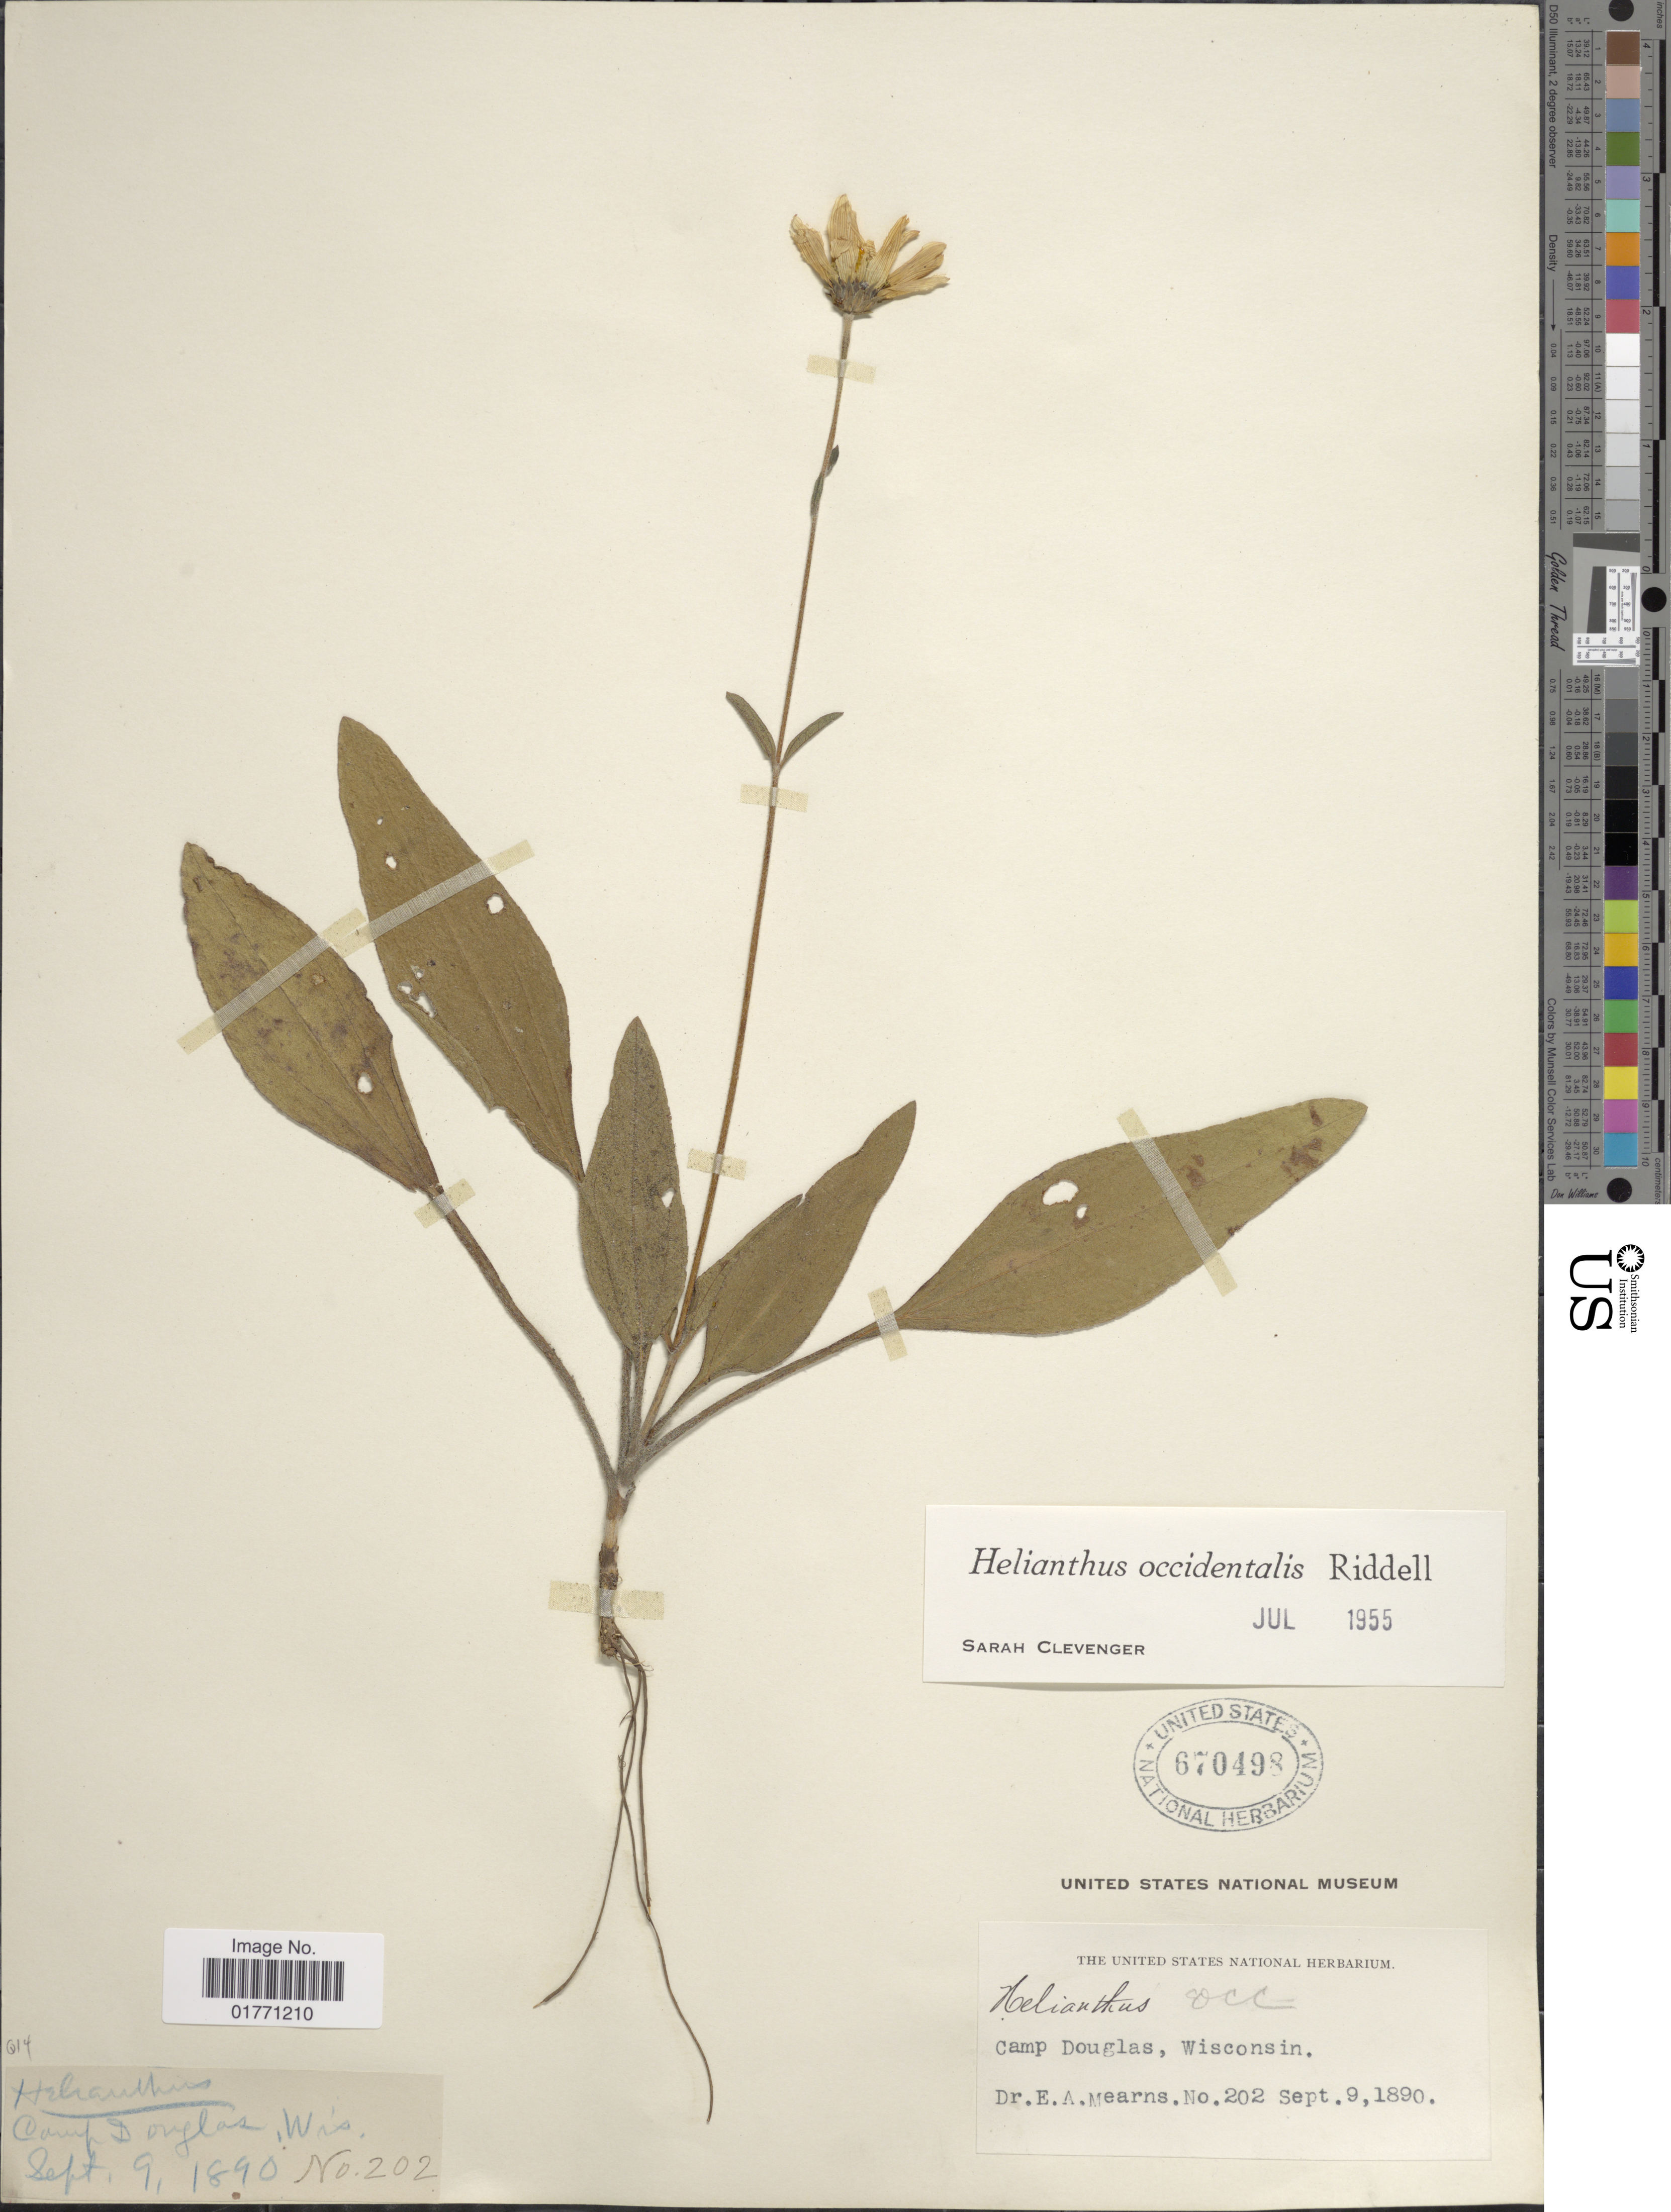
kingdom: Plantae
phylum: Tracheophyta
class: Magnoliopsida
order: Asterales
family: Asteraceae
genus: Helianthus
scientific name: Helianthus occidentalis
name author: Riddell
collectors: E. A. Mearns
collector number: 202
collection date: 1890-09-09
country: United States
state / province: Wisconsin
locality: Camp Douglas.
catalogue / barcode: US 670498